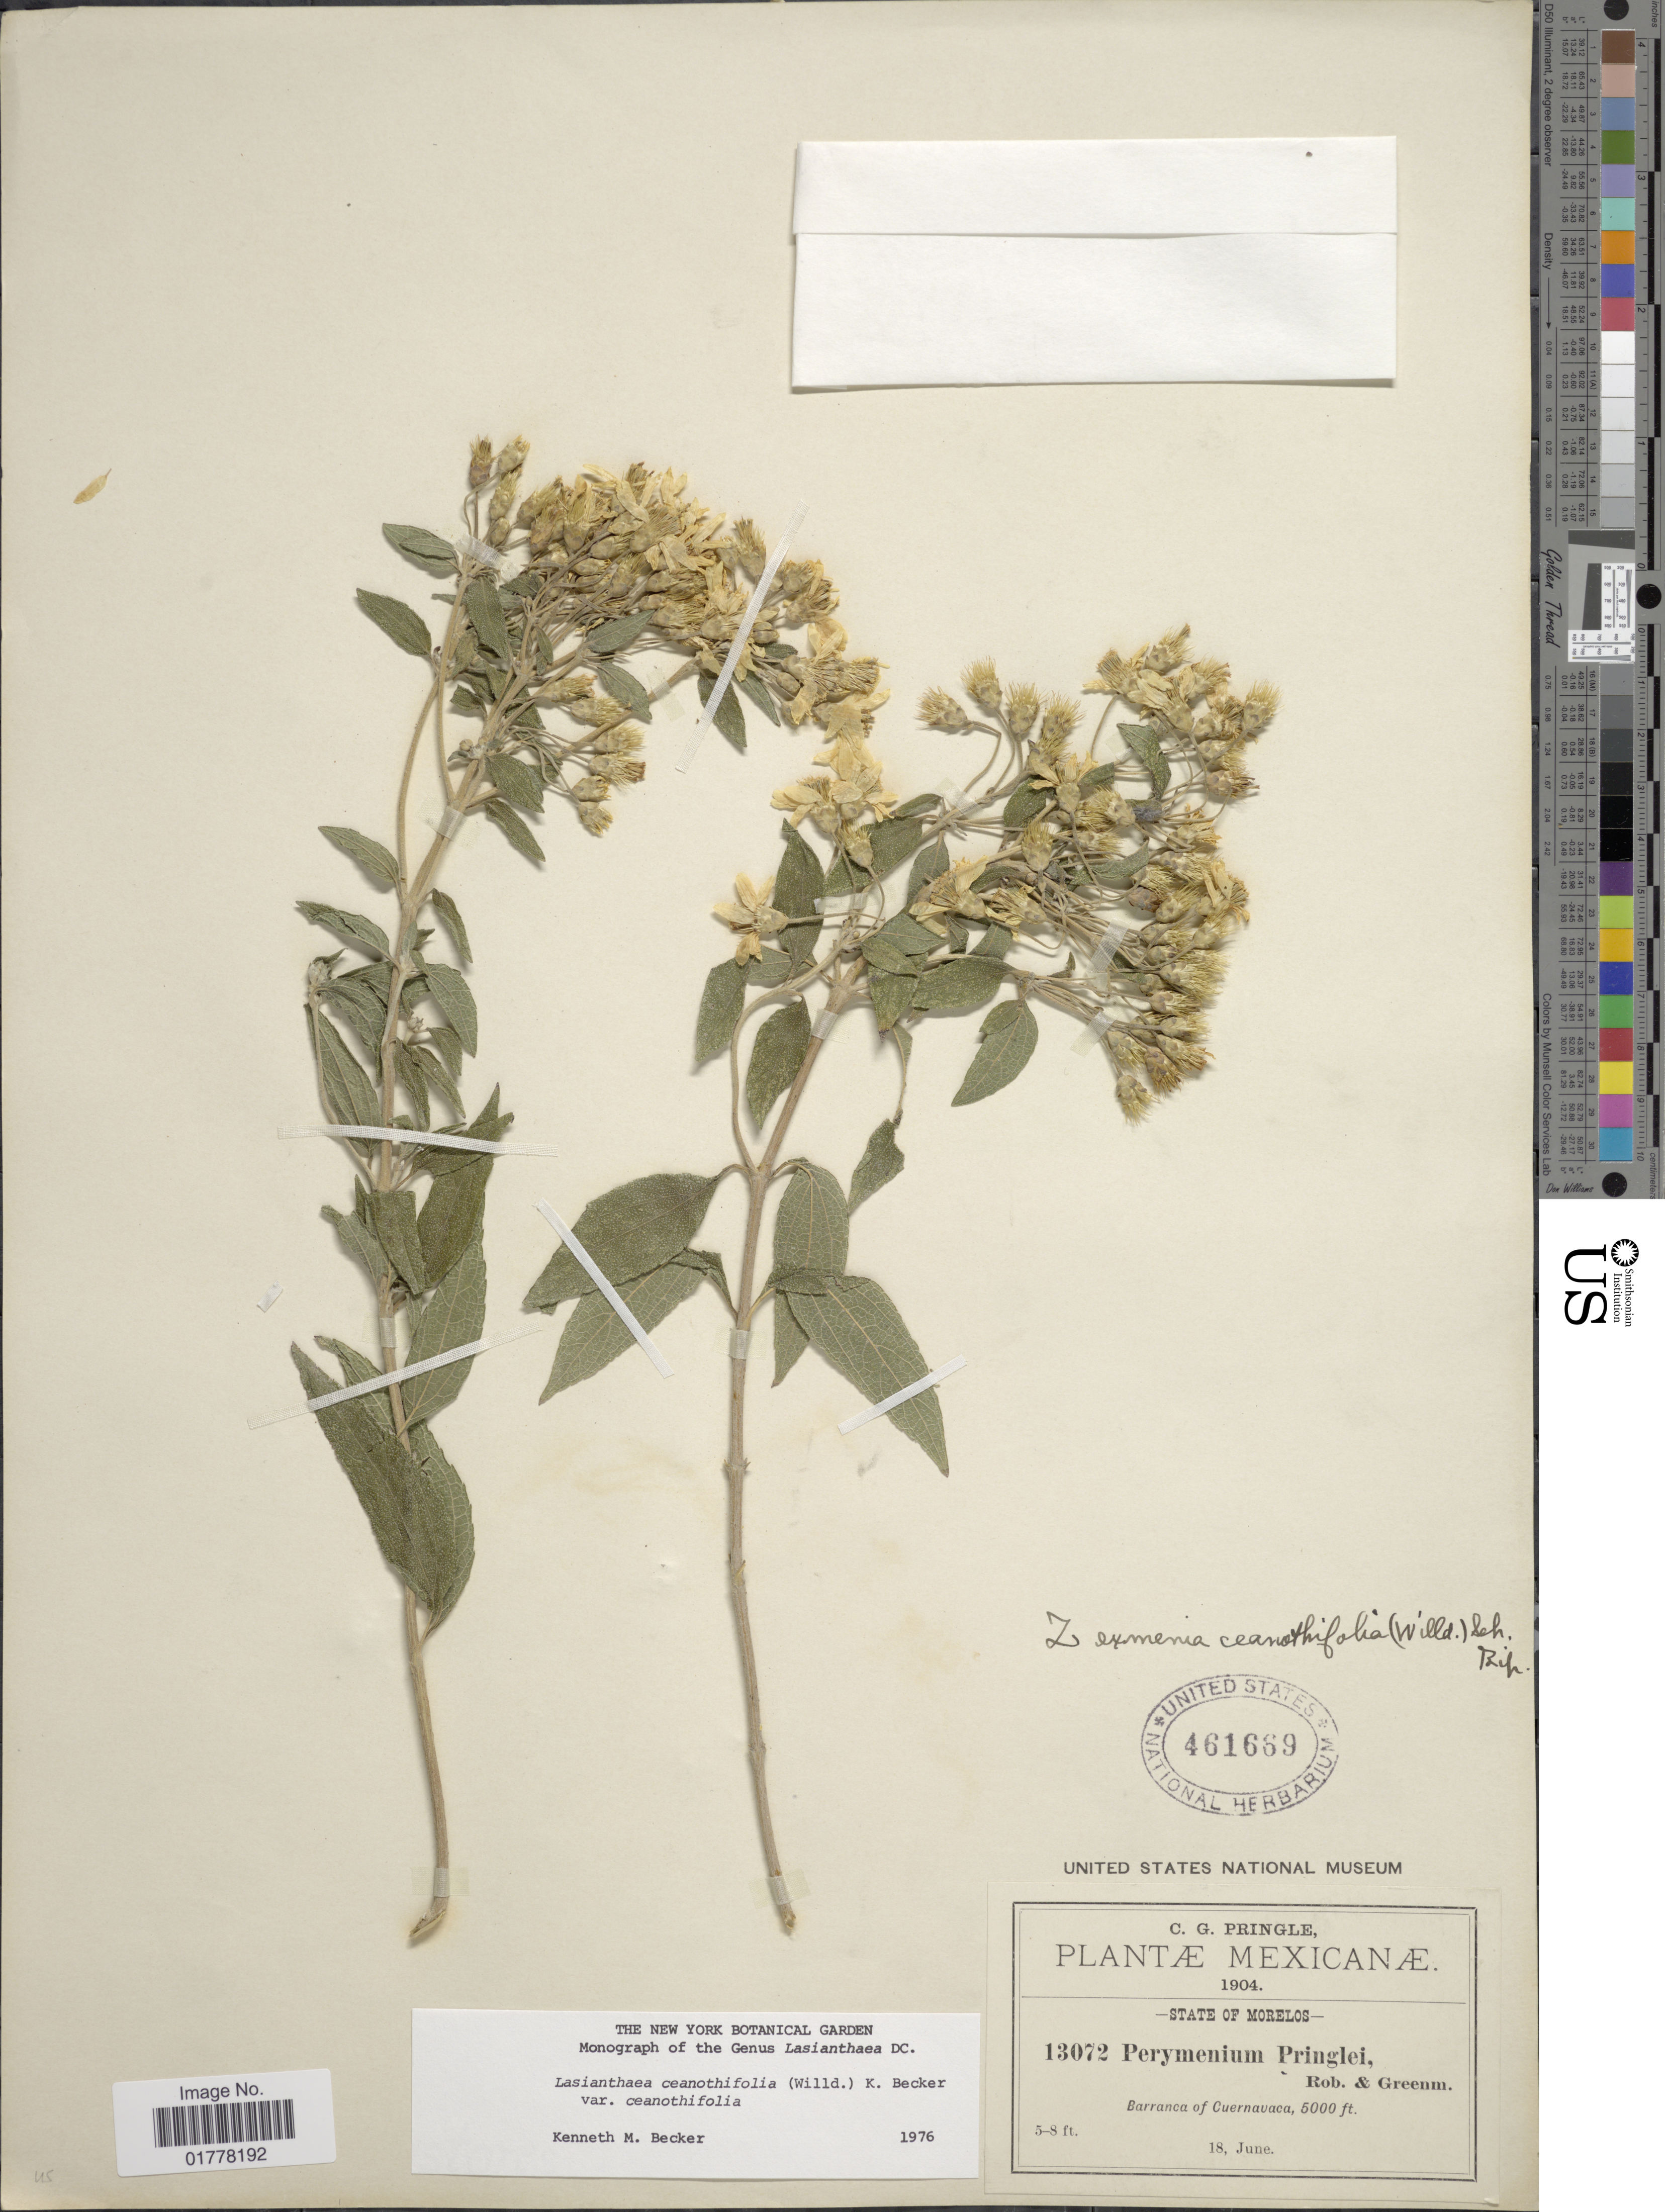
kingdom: Plantae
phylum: Tracheophyta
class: Magnoliopsida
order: Asterales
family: Asteraceae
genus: Lasianthaea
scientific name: Lasianthaea ceanothifolia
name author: (Willd.) K.M. Becker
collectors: C. G. Pringle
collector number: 13072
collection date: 1904-06-18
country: Mexico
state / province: Morelos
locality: State of Morelos. Barranca of Cuernavaca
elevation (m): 1524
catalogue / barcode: US 461669